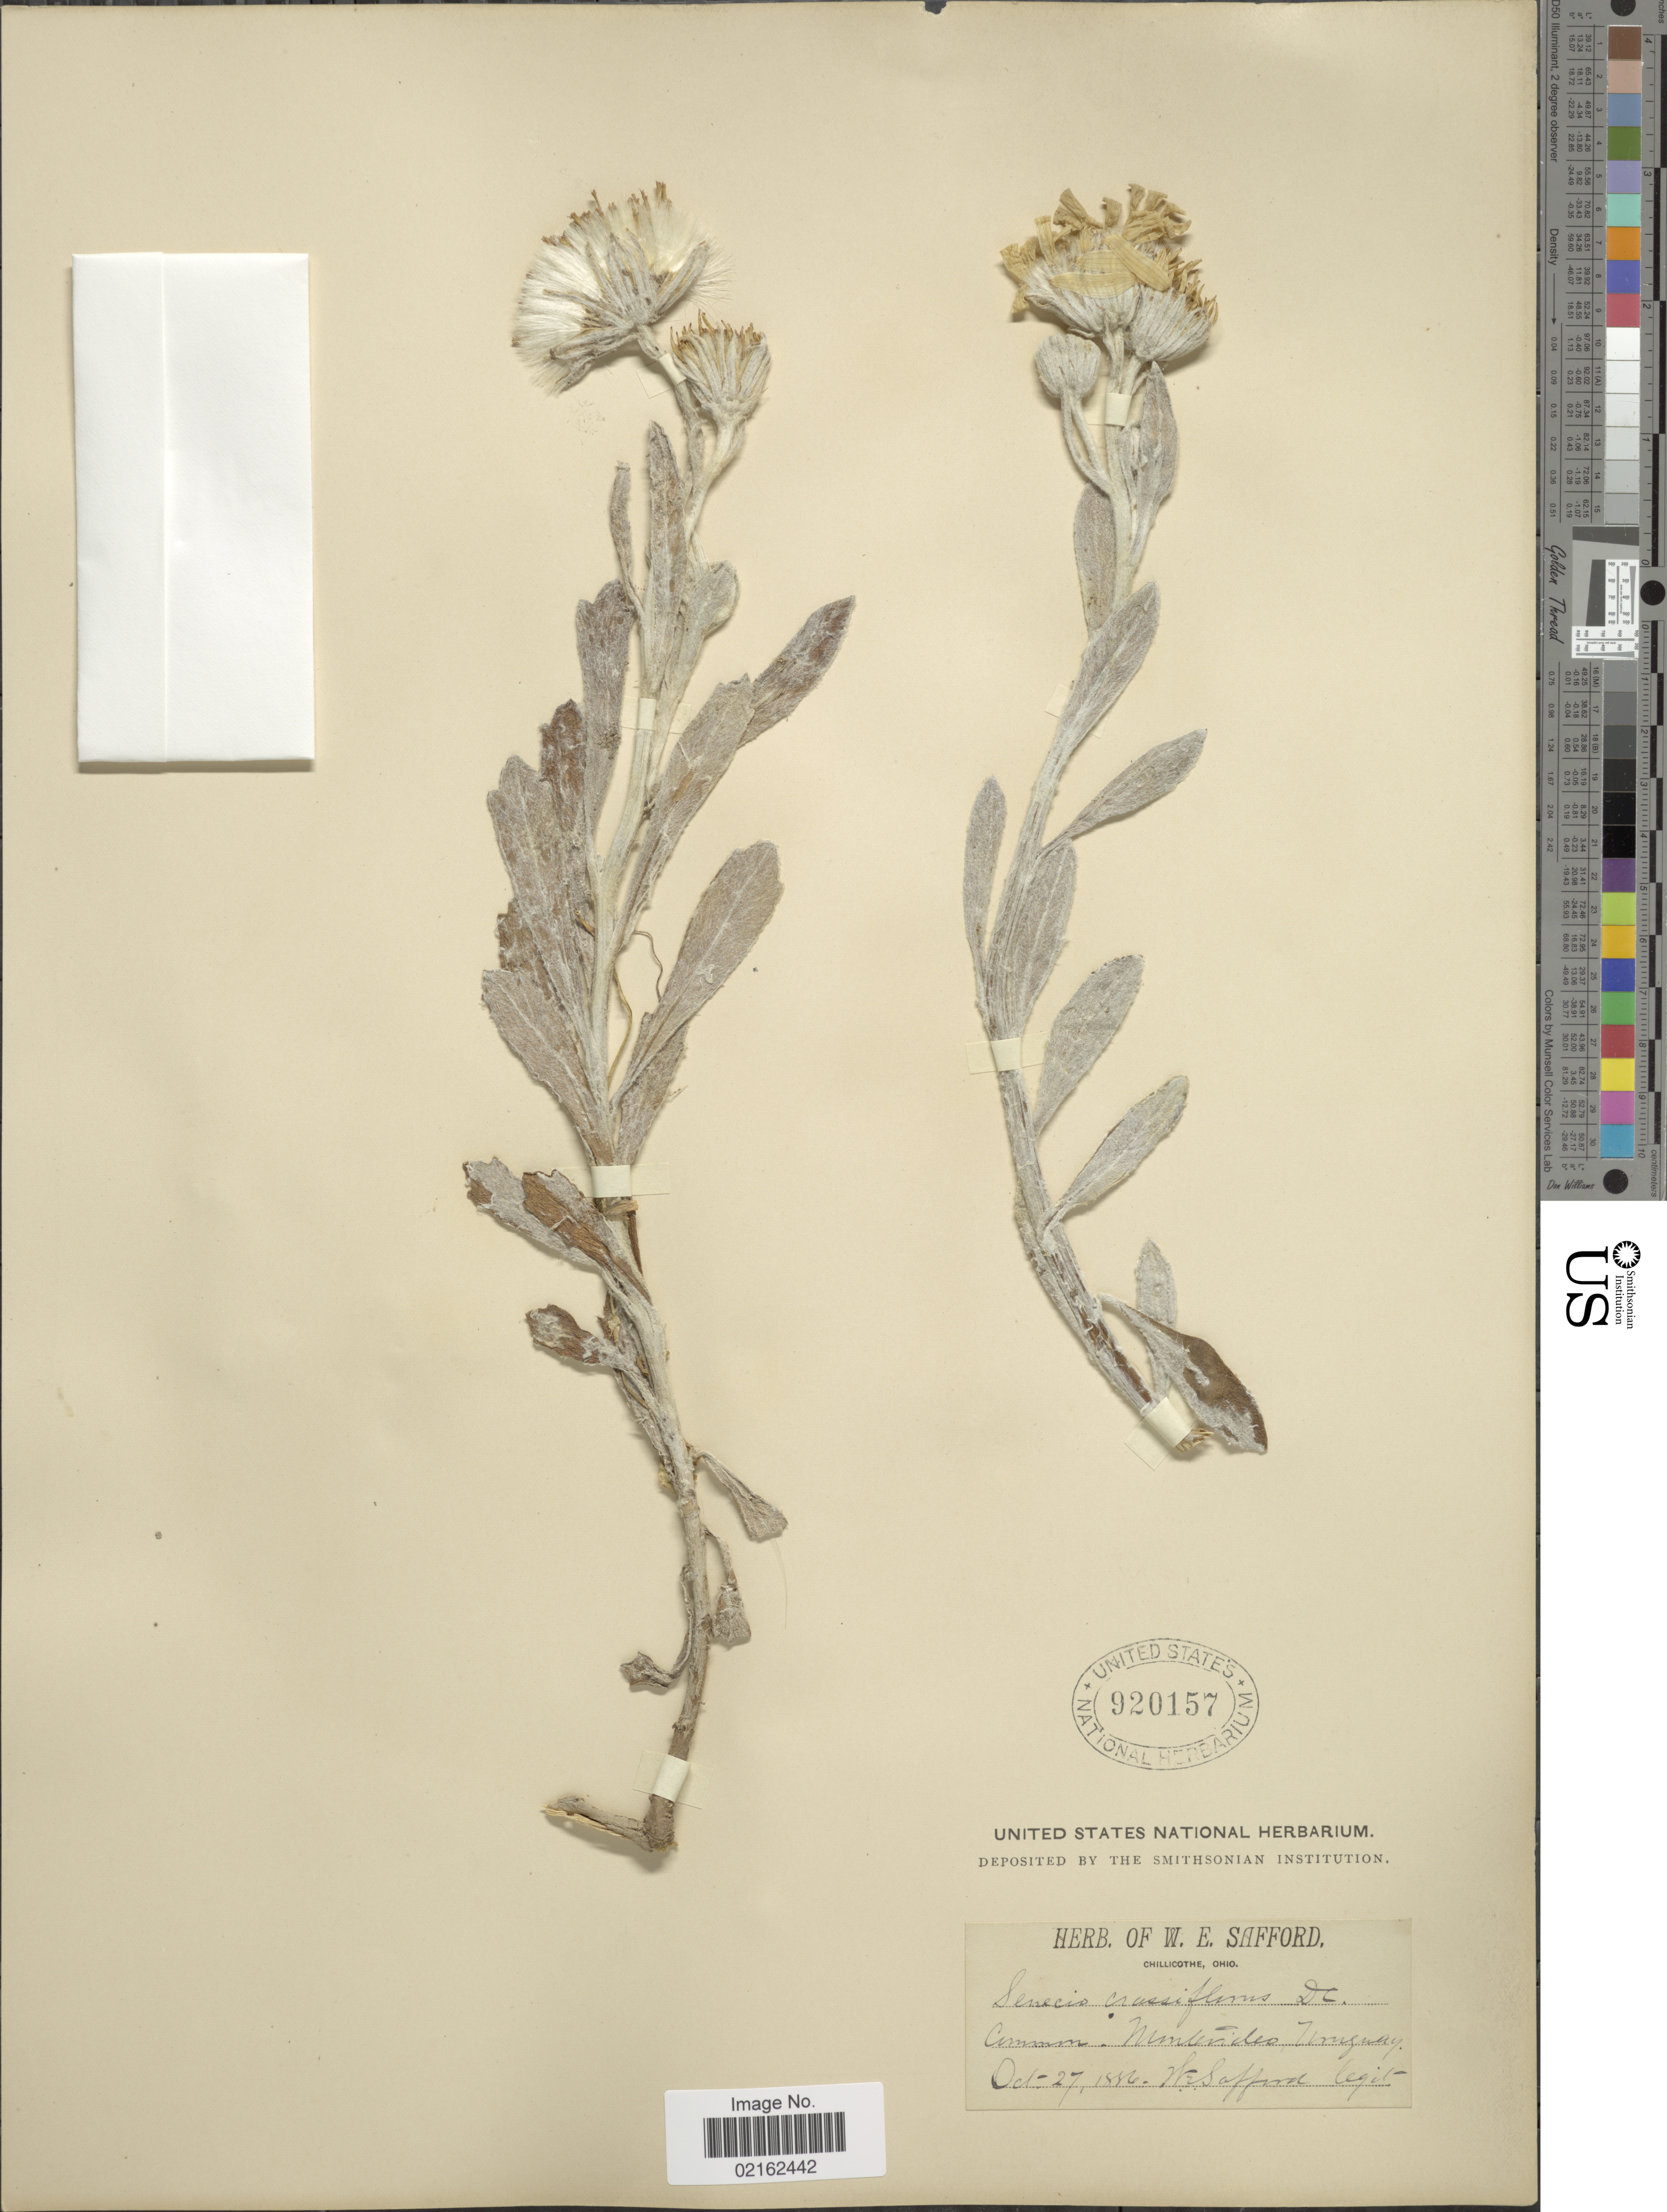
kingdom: Plantae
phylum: Tracheophyta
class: Magnoliopsida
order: Asterales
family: Asteraceae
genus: Senecio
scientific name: Senecio crassiflorus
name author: (Poir.) DC.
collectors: W. E. Safford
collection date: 1886-10-27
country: Uruguay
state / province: Montevideo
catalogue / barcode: US 920157